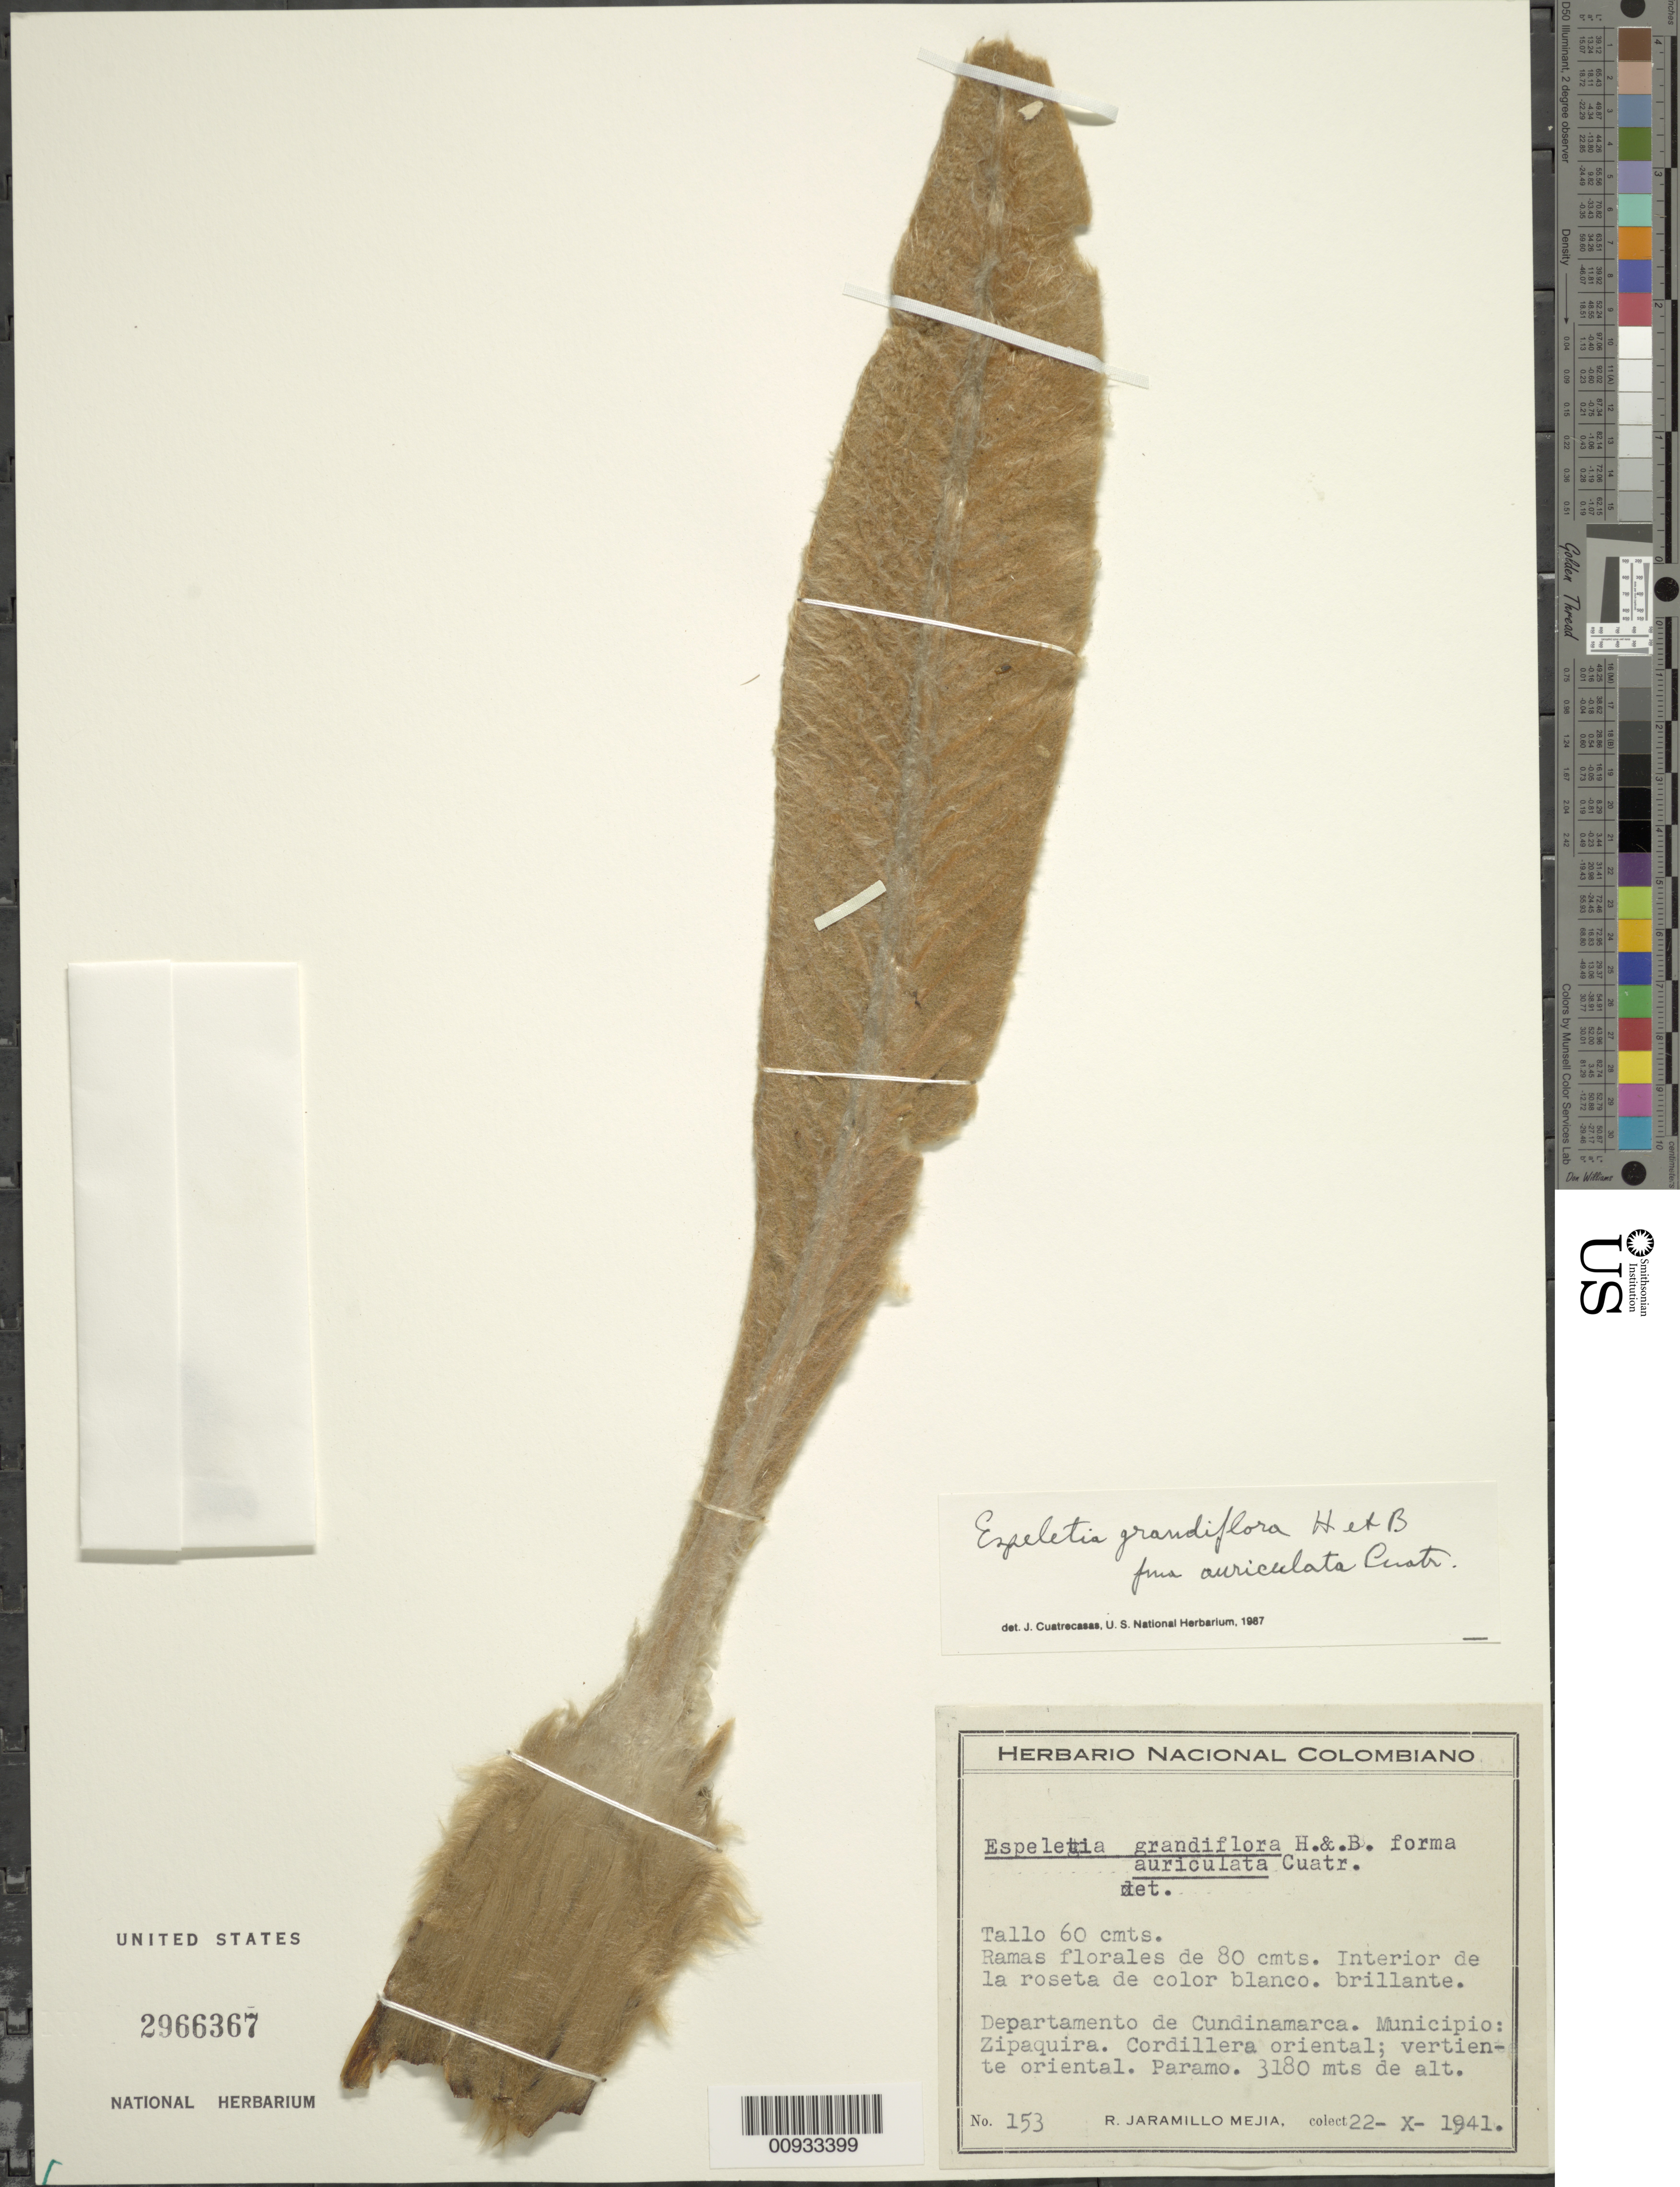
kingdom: Plantae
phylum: Tracheophyta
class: Magnoliopsida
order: Asterales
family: Asteraceae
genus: Espeletia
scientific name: Espeletia grandiflora f. auriculata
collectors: R. Jaramillo M.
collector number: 153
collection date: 1941-10-22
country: Colombia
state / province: Cundinamarca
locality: Municipio: Zipaquira, Cordillera oriental; vertiente oriental, Paramo.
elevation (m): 3180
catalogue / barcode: US 2966367